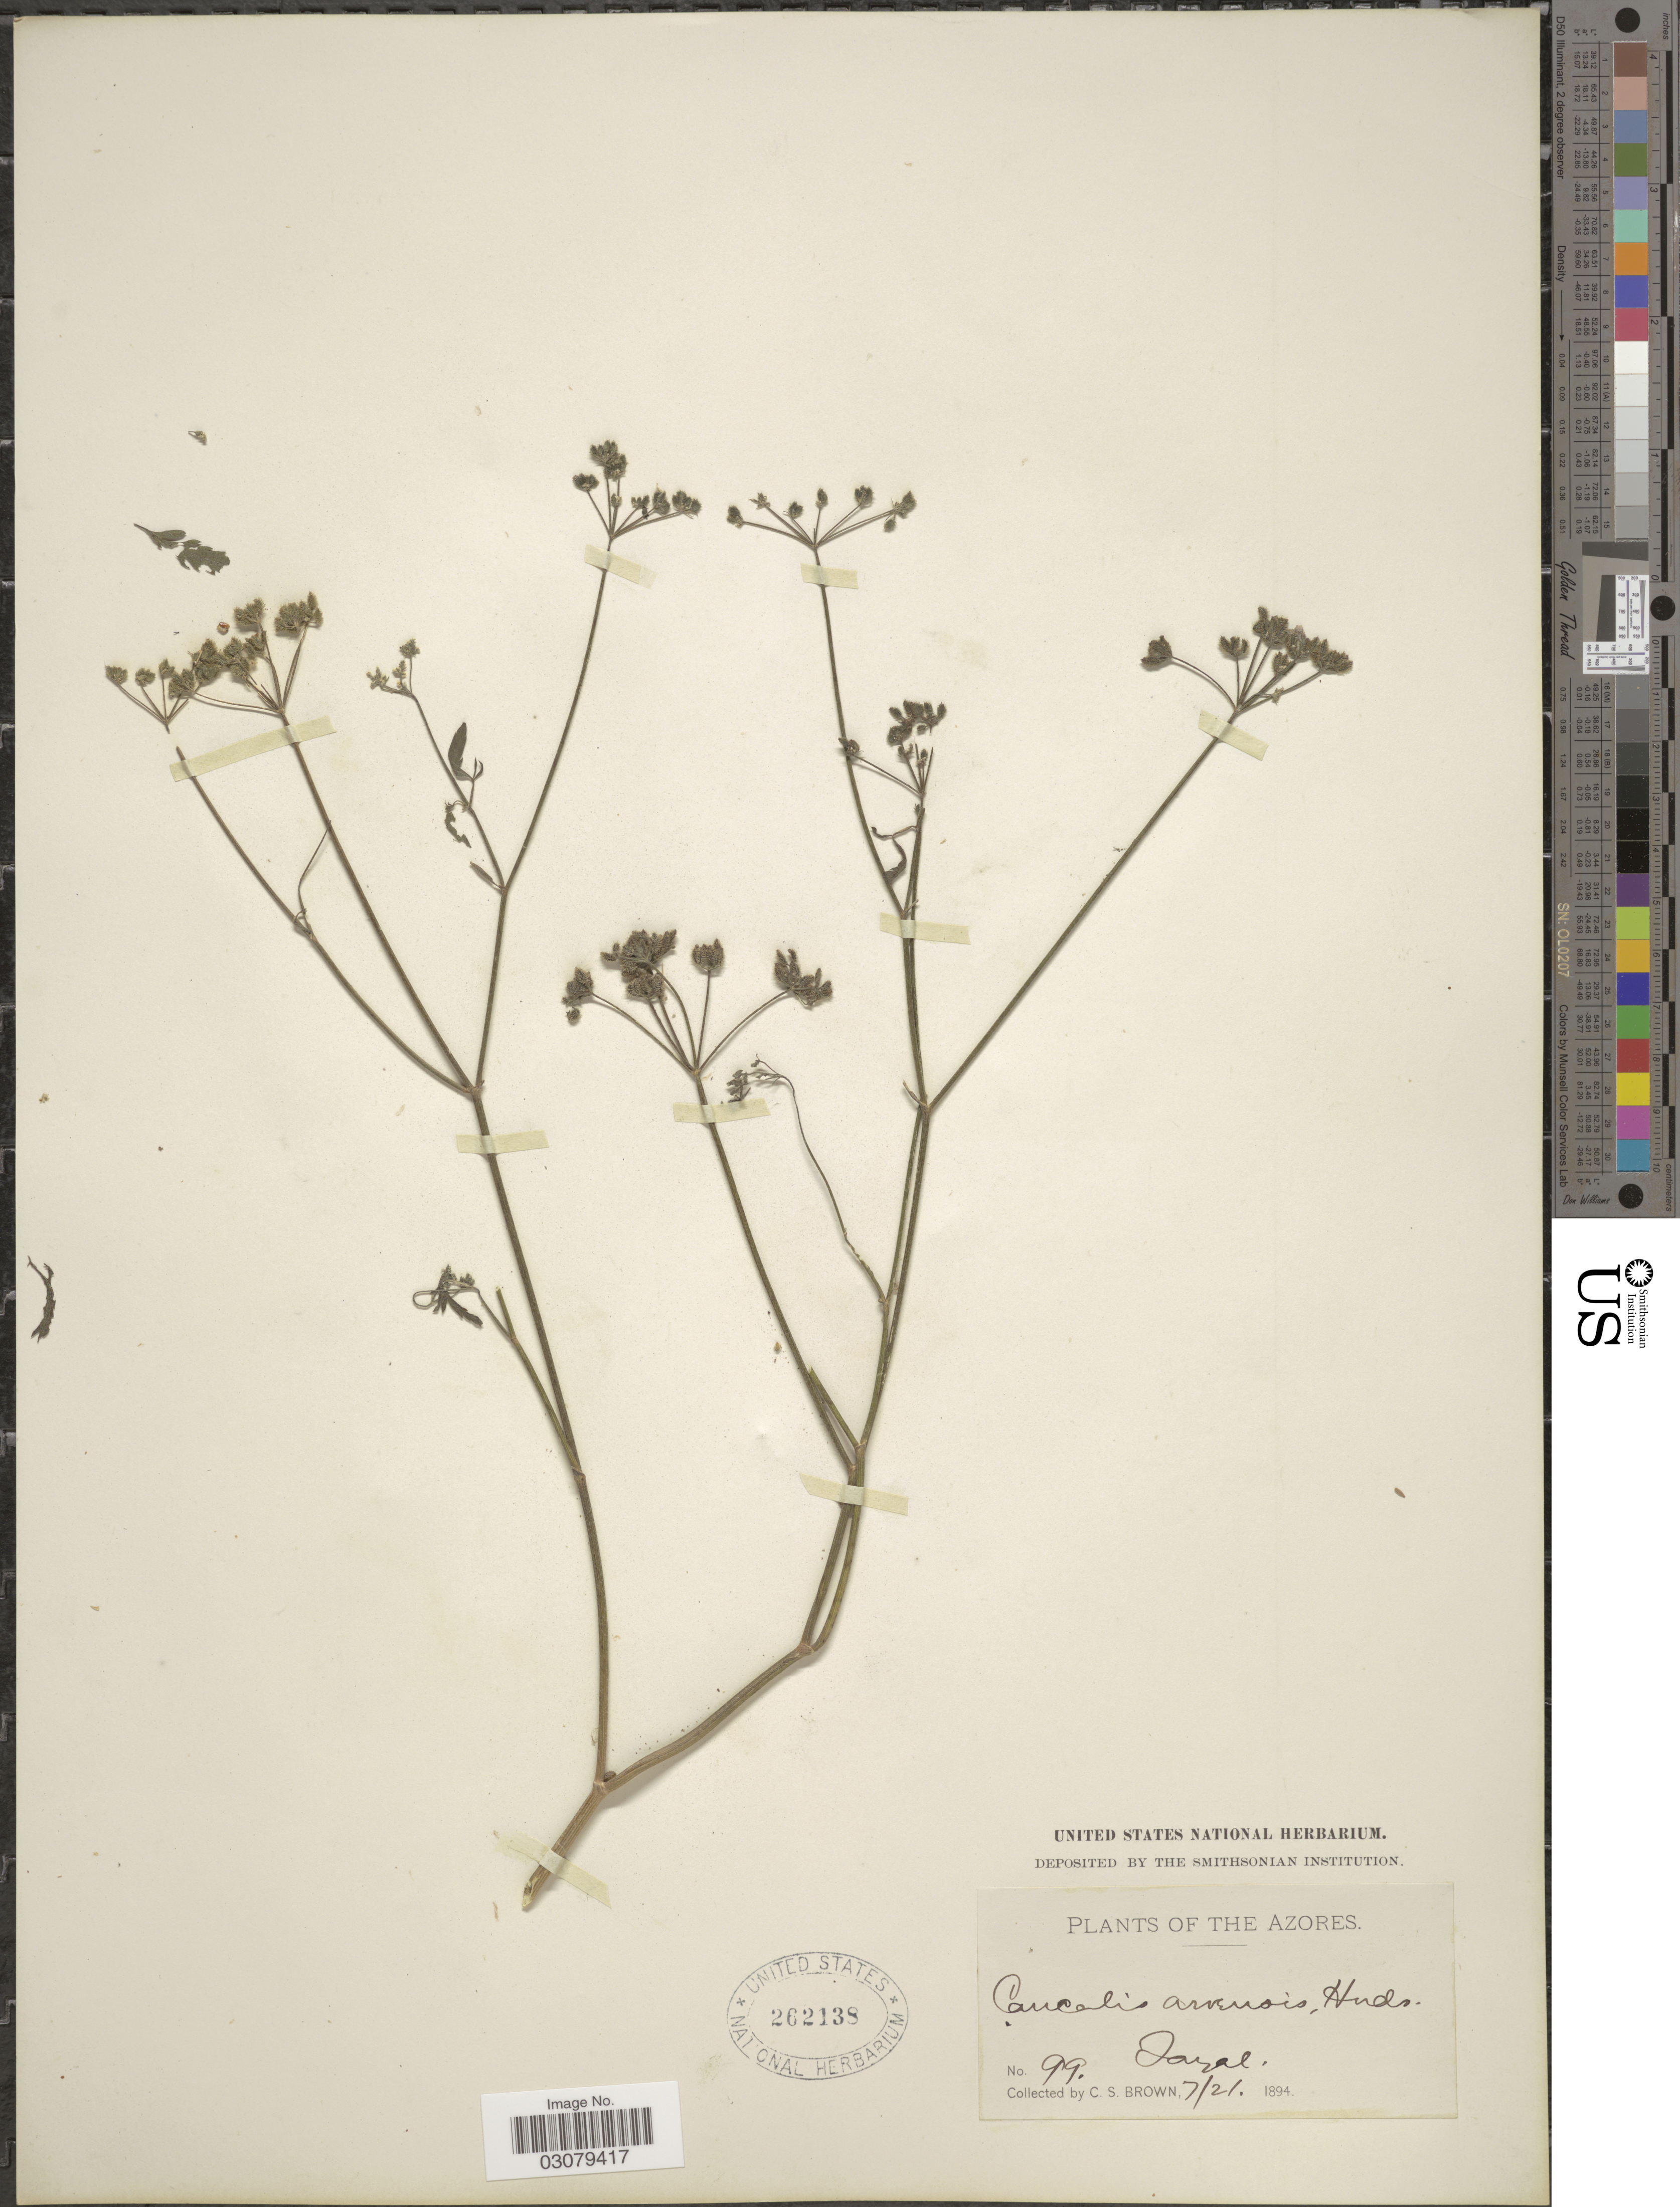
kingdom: Plantae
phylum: Tracheophyta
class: Magnoliopsida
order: Apiales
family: Apiaceae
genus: Torilis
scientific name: Torilis arvensis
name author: (Huds.) Link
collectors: C. S. Brown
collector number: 99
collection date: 1894-07-21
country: Portugal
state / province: Azores (Aut. Reg.)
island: Faial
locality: Fayal.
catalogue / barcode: US 262138